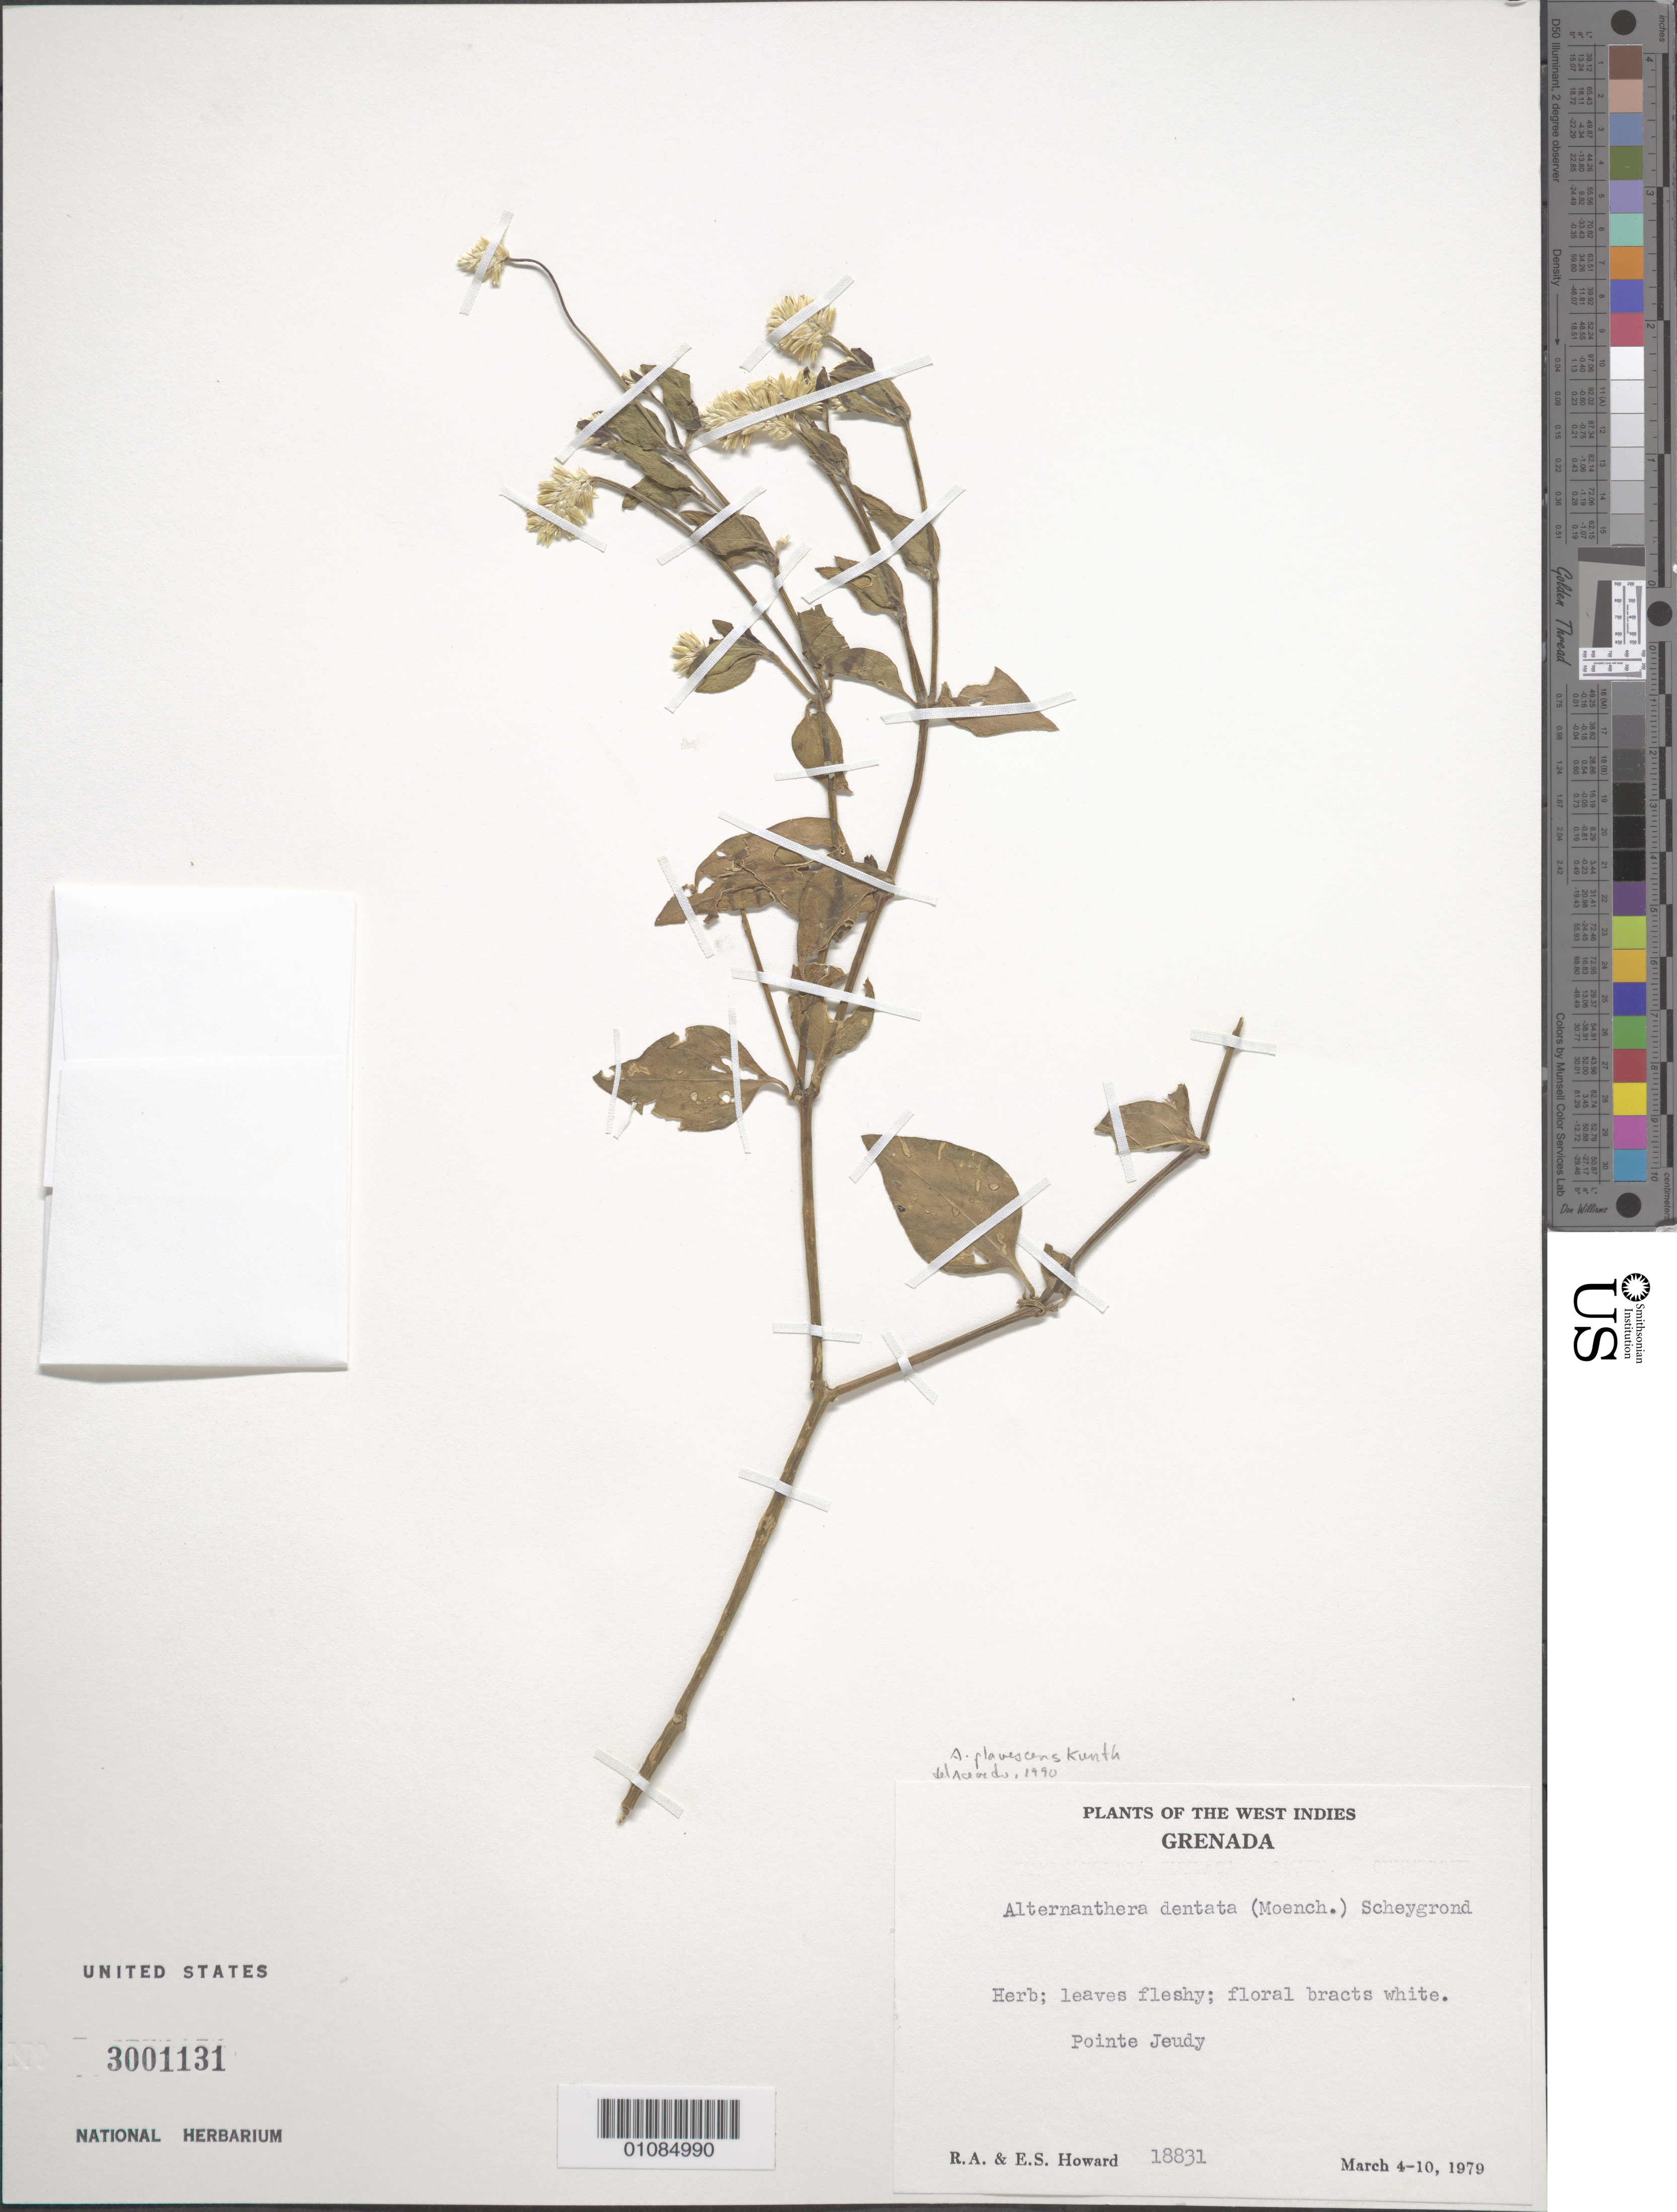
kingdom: Plantae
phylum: Tracheophyta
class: Magnoliopsida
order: Caryophyllales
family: Amaranthaceae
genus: Alternanthera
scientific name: Alternanthera flavescens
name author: Kunth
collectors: E. S. Howard & R. A. Howard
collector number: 18831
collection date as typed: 04 Mar 1979 to 10 Mar 1979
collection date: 1979-03-04/1979-03-10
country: Grenada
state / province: Saint David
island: Grenada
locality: Pointe Jeudy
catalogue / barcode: US 3001131